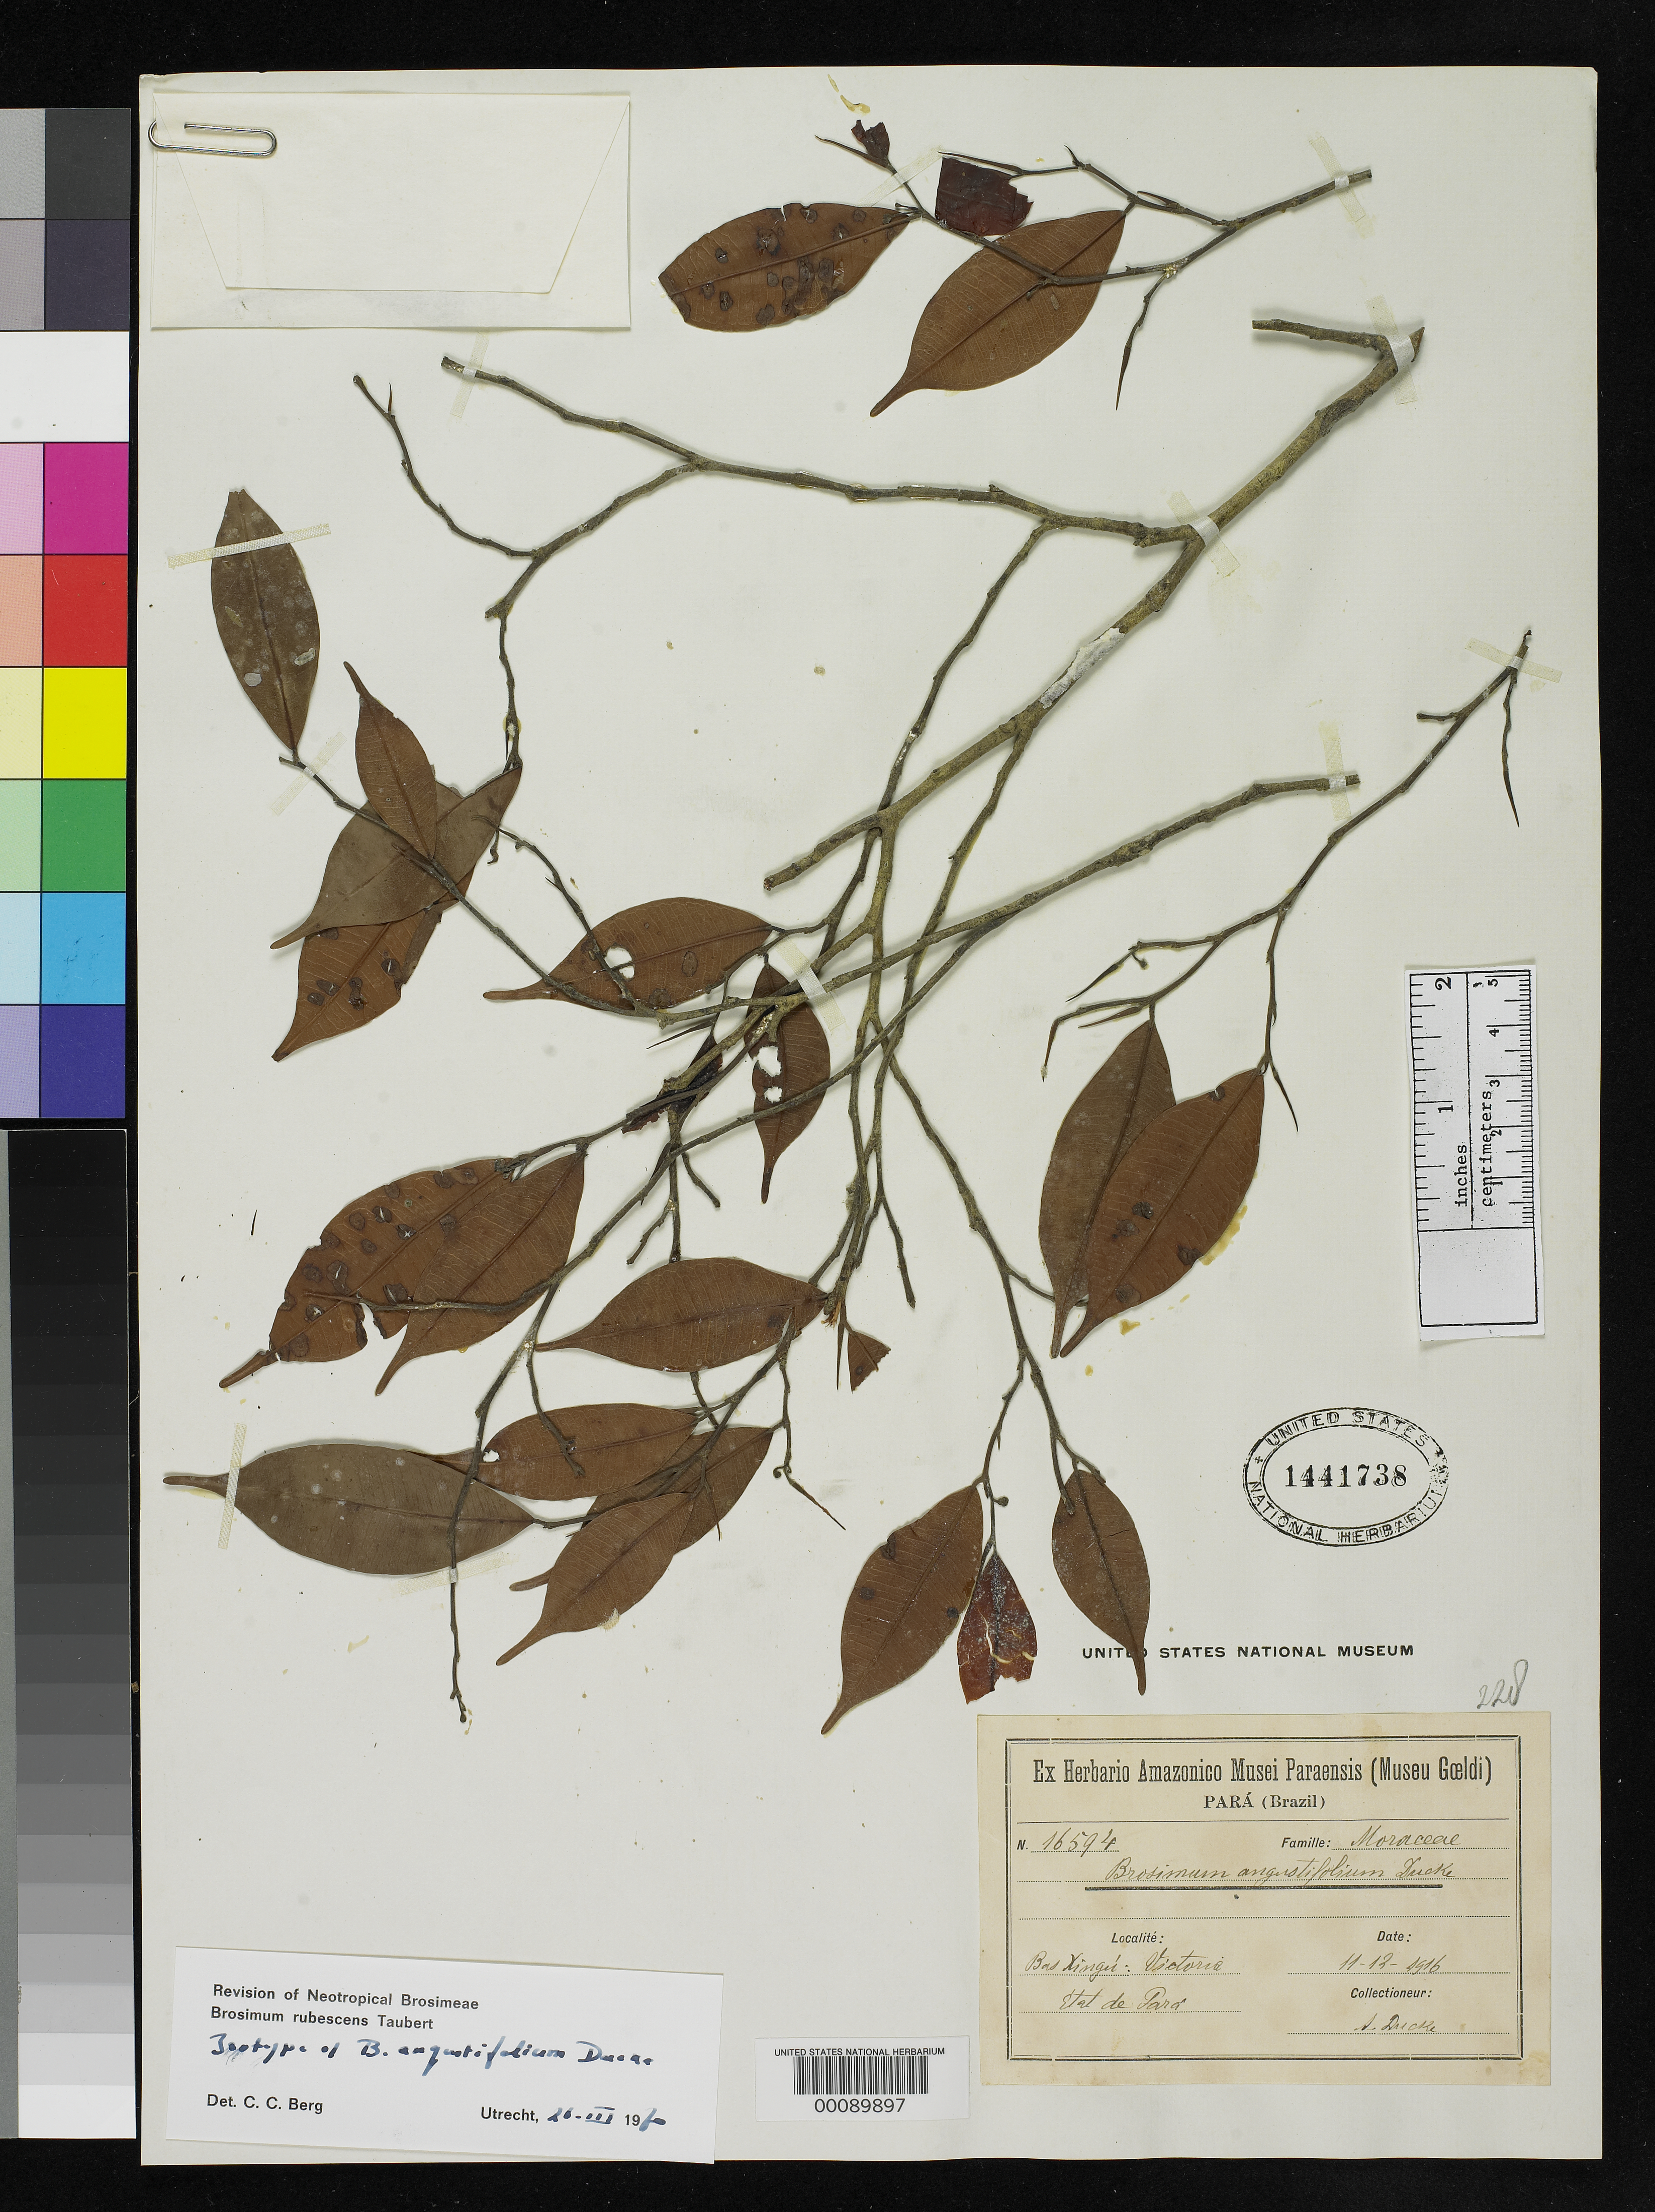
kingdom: Plantae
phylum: Tracheophyta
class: Magnoliopsida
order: Rosales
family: Moraceae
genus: Brosimum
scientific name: Brosimum angustifolium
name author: Ducke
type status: Isotype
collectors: A. Ducke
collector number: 16594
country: Brazil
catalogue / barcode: US 1441738